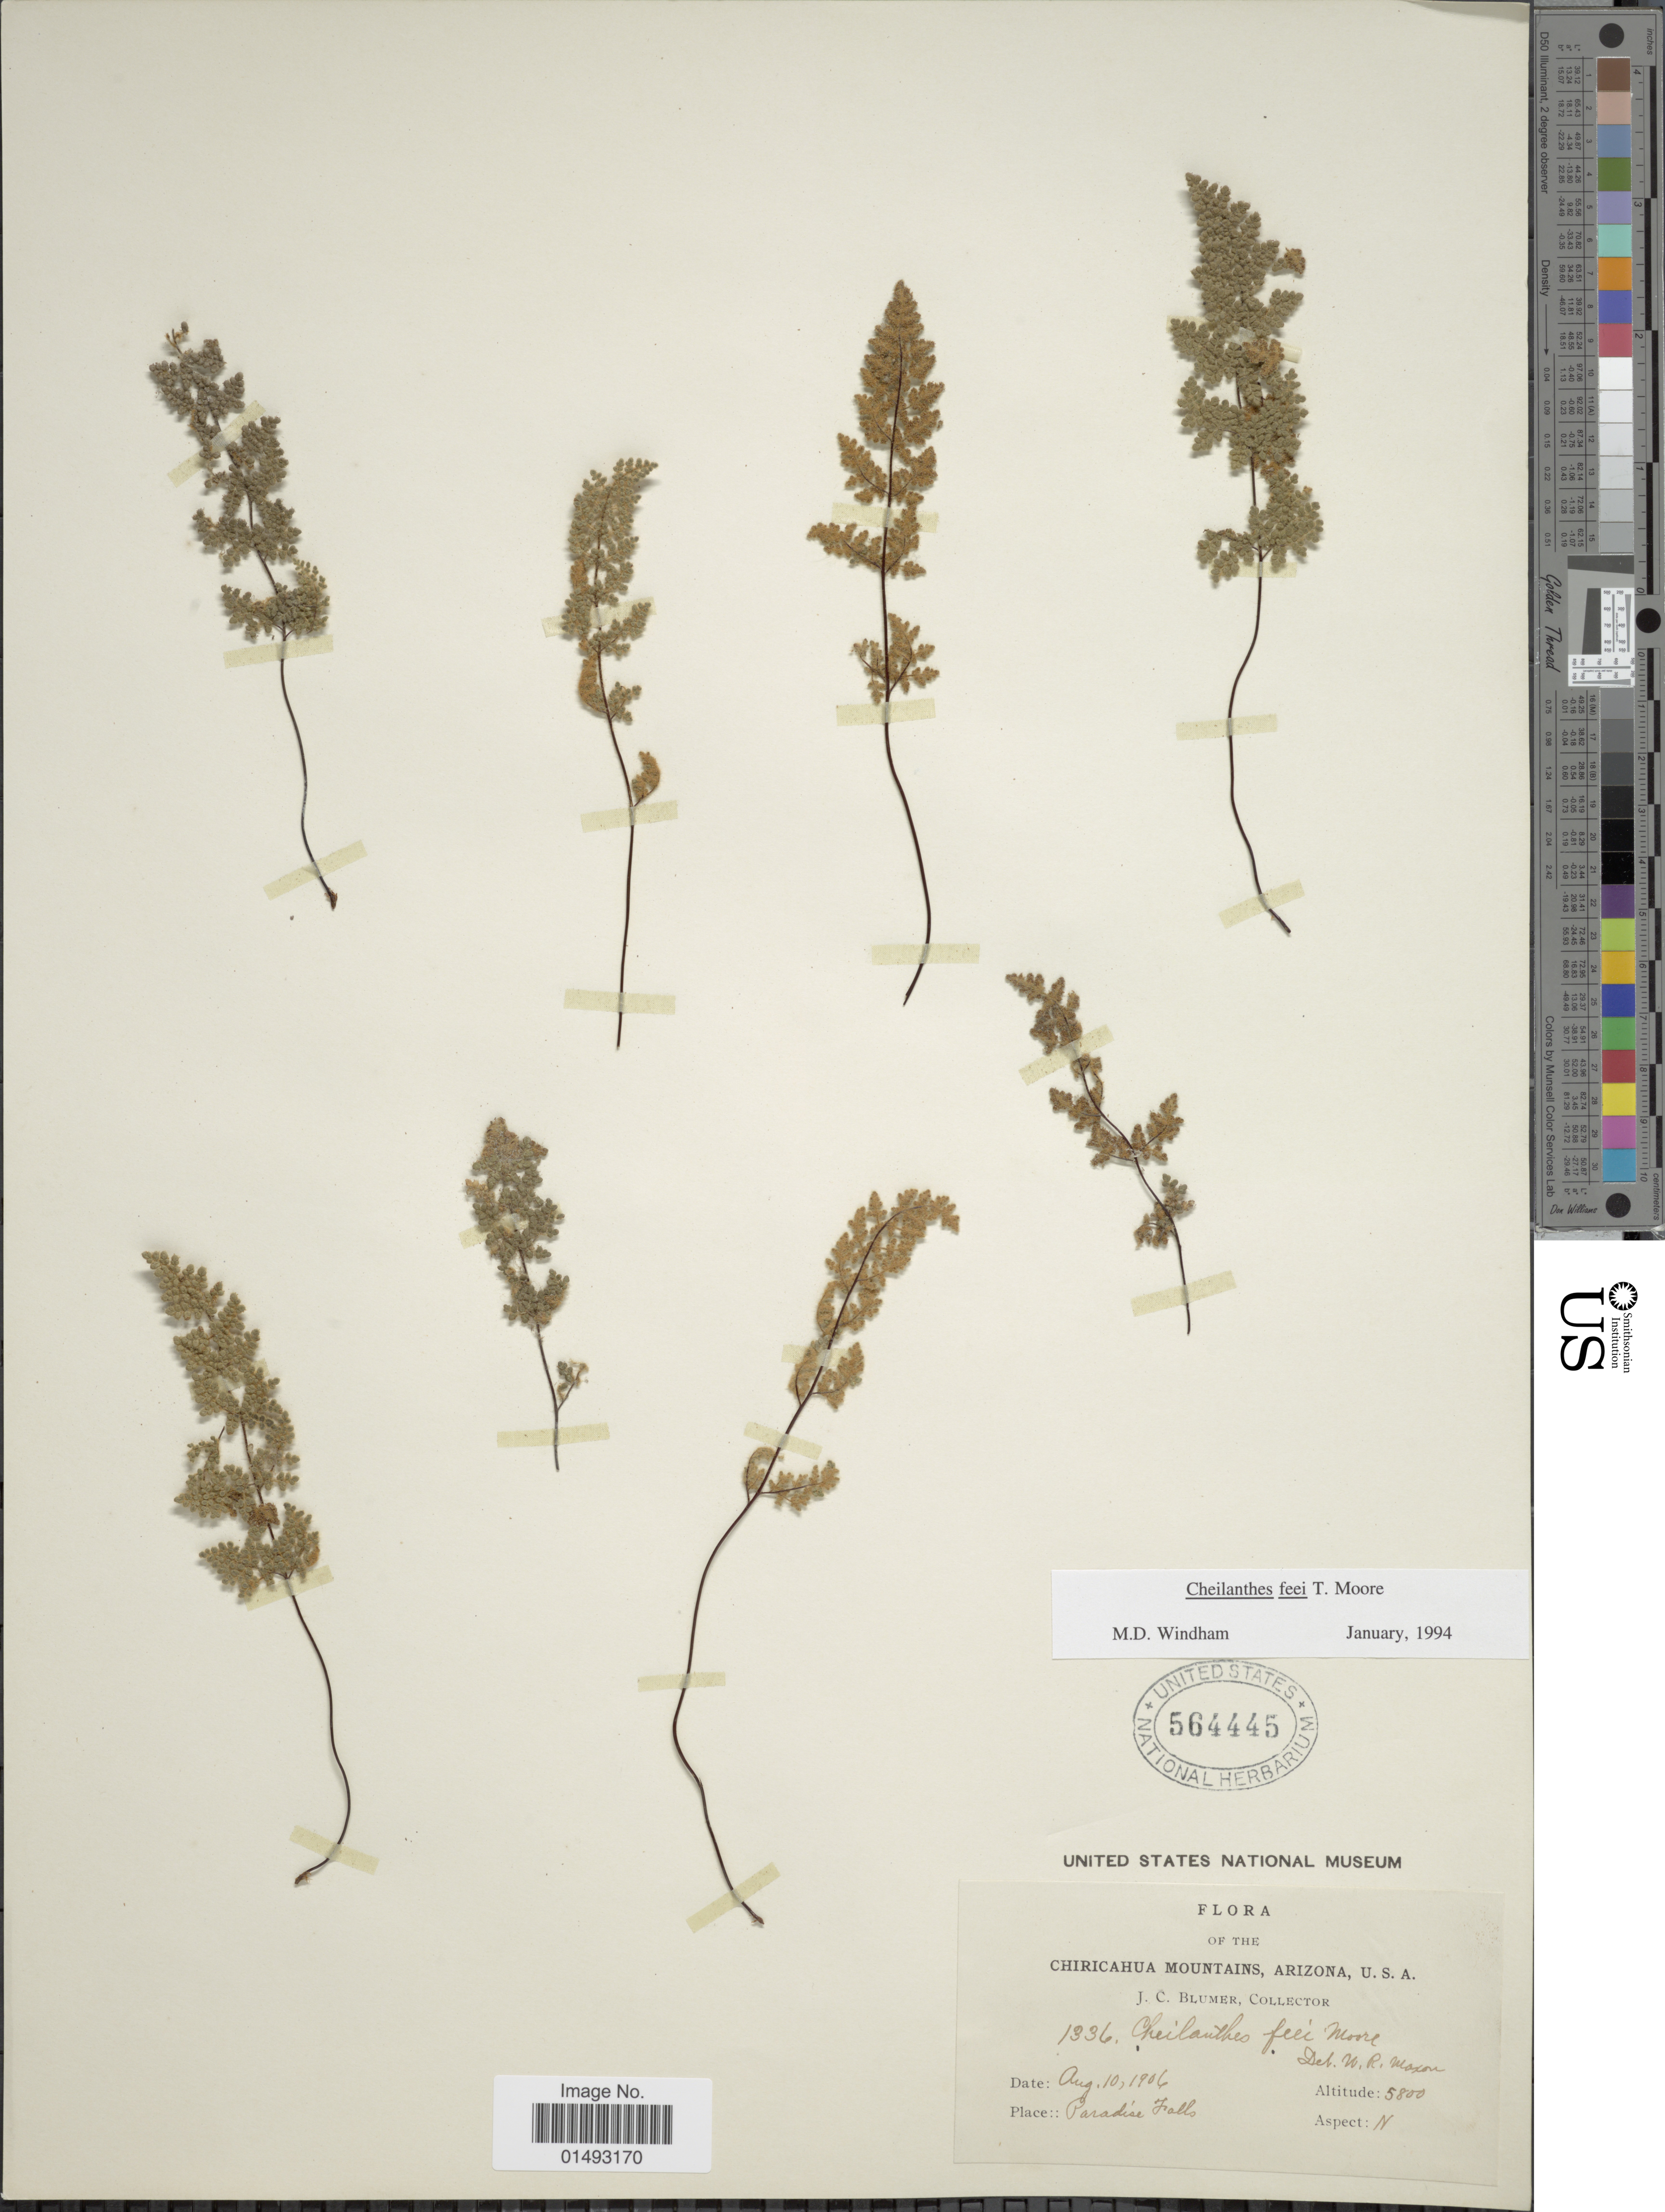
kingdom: Plantae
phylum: Tracheophyta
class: Polypodiopsida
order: Polypodiales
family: Pteridaceae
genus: Myriopteris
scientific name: Myriopteris gracilis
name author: Fée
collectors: J. C. Blumer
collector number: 1336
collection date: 1906-08-10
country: United States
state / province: Arizona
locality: Chiricahua Mountains, Paradise Falls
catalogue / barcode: US 564445